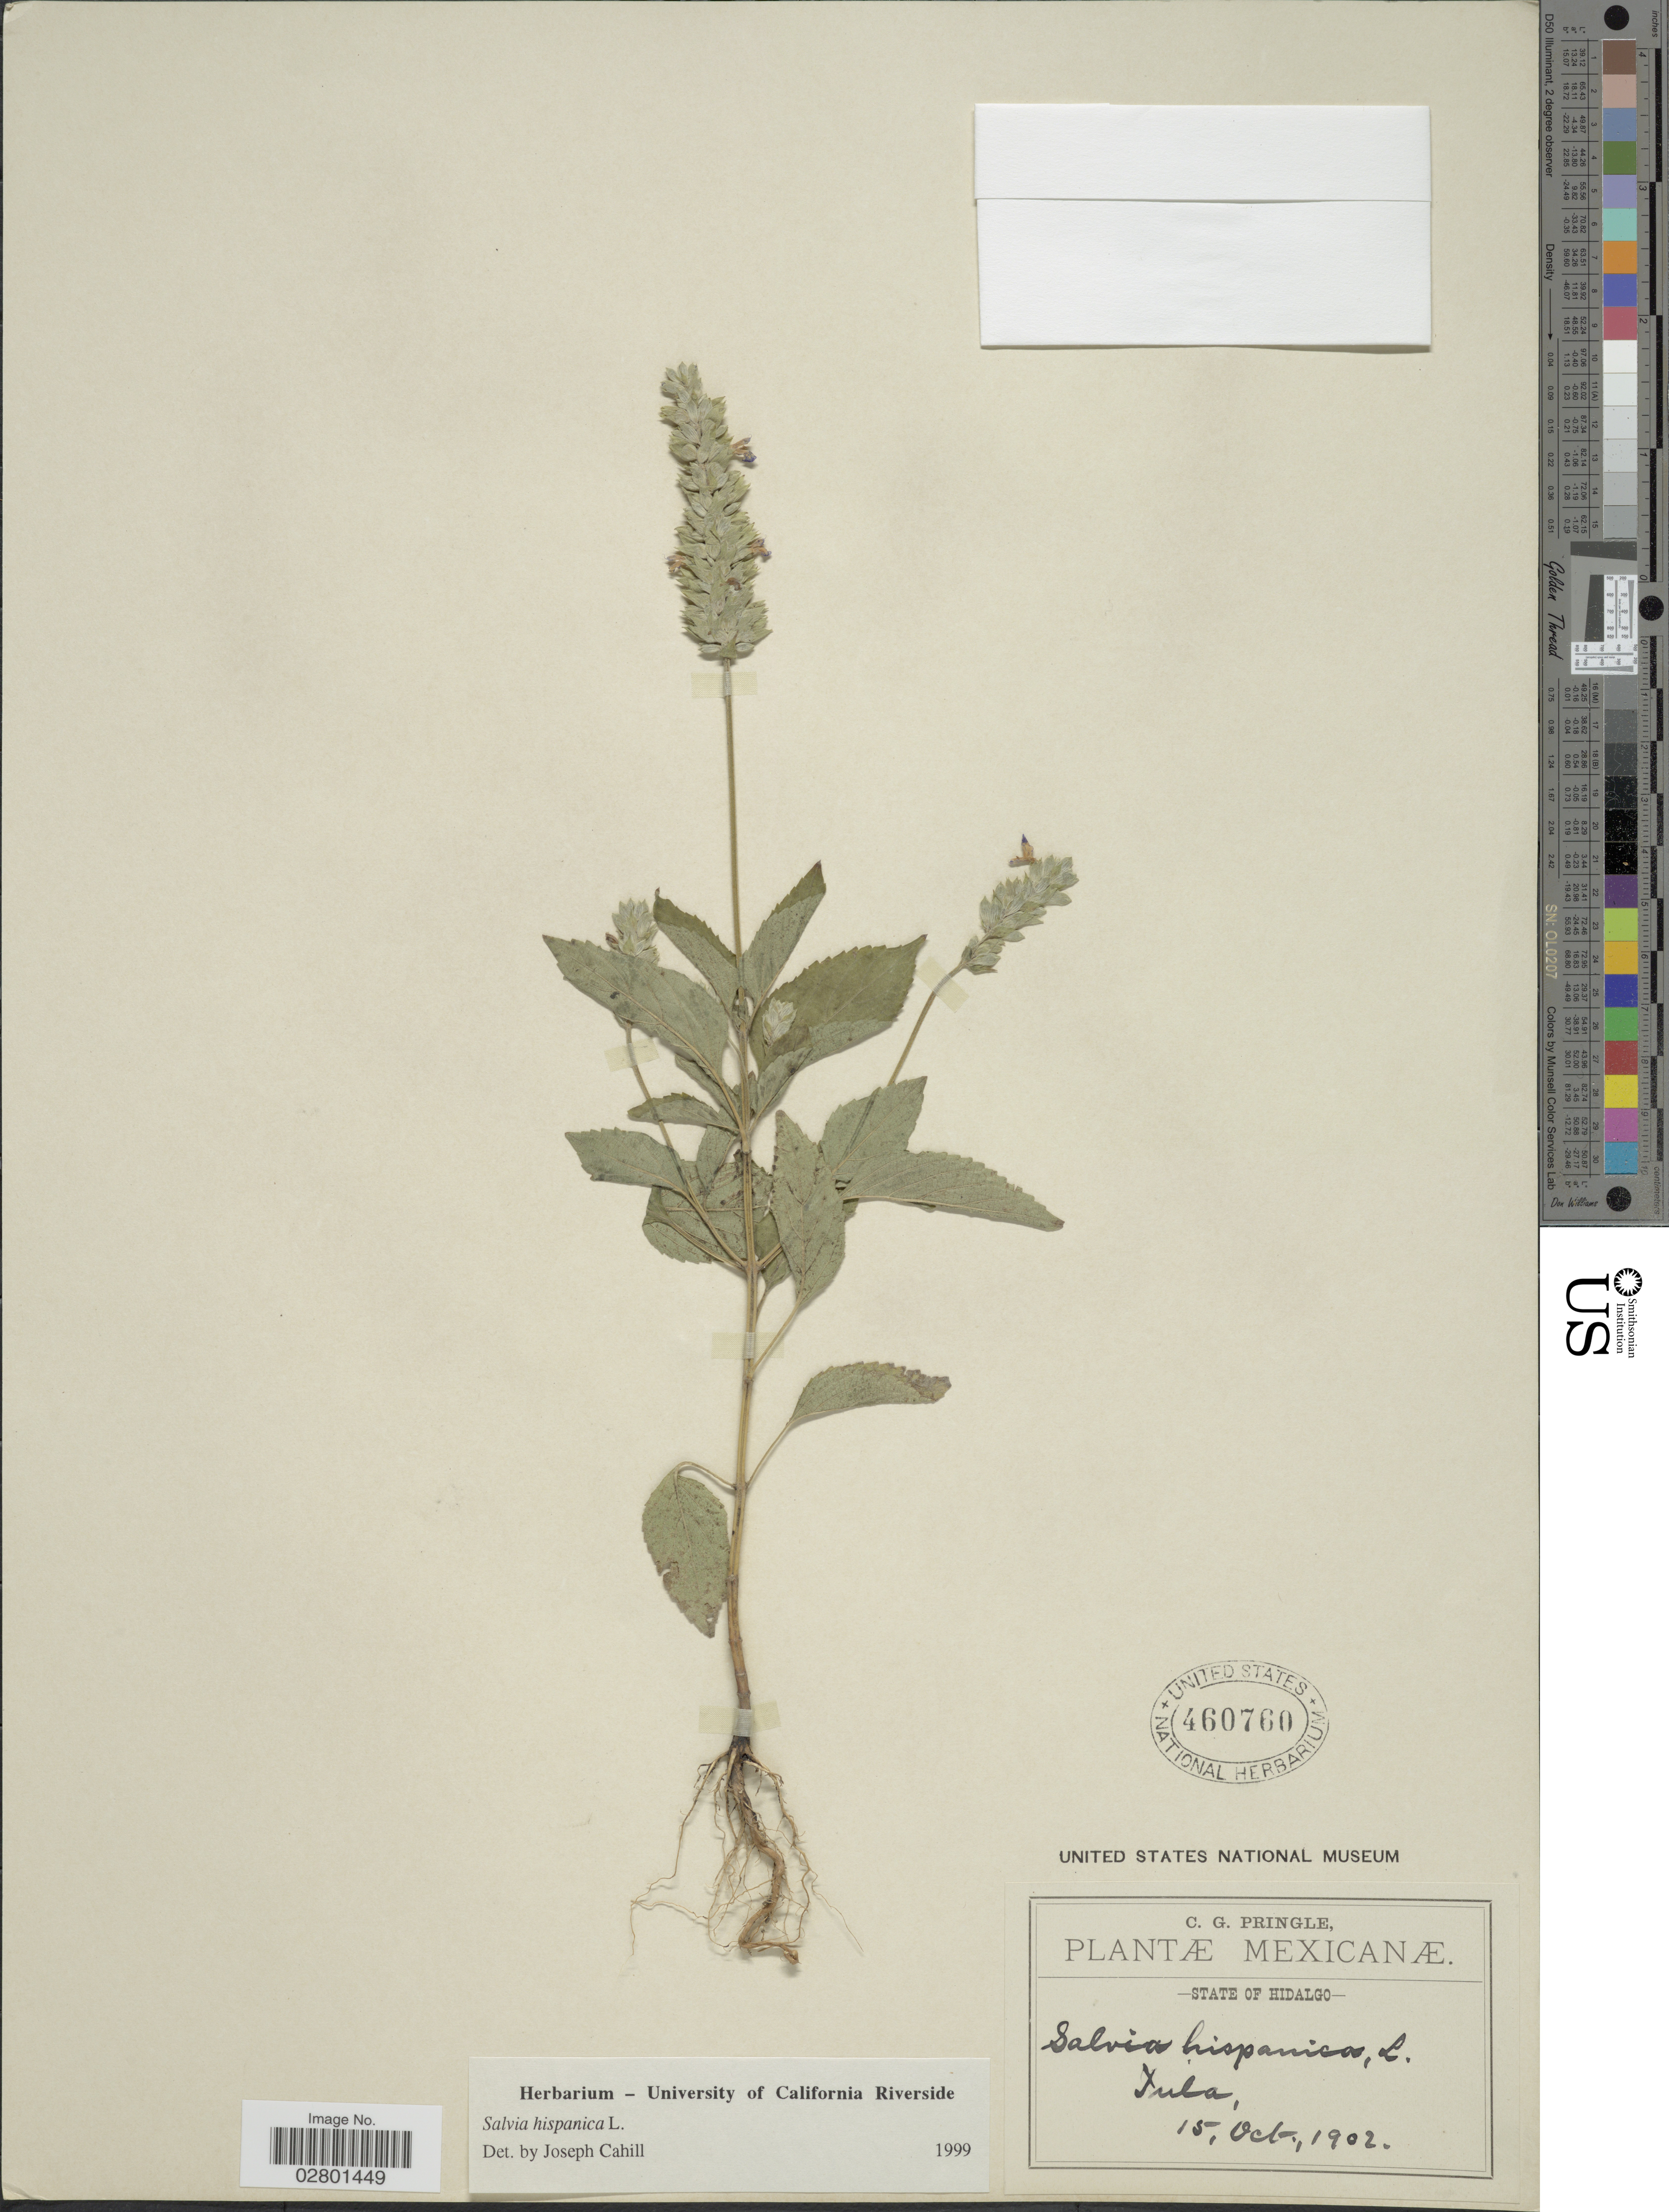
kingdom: Plantae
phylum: Tracheophyta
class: Magnoliopsida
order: Lamiales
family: Lamiaceae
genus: Salvia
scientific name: Salvia hispanica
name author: L.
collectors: C. G. Pringle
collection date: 1902-10-15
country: Mexico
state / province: Hidalgo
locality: Tula.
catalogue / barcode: US 460760